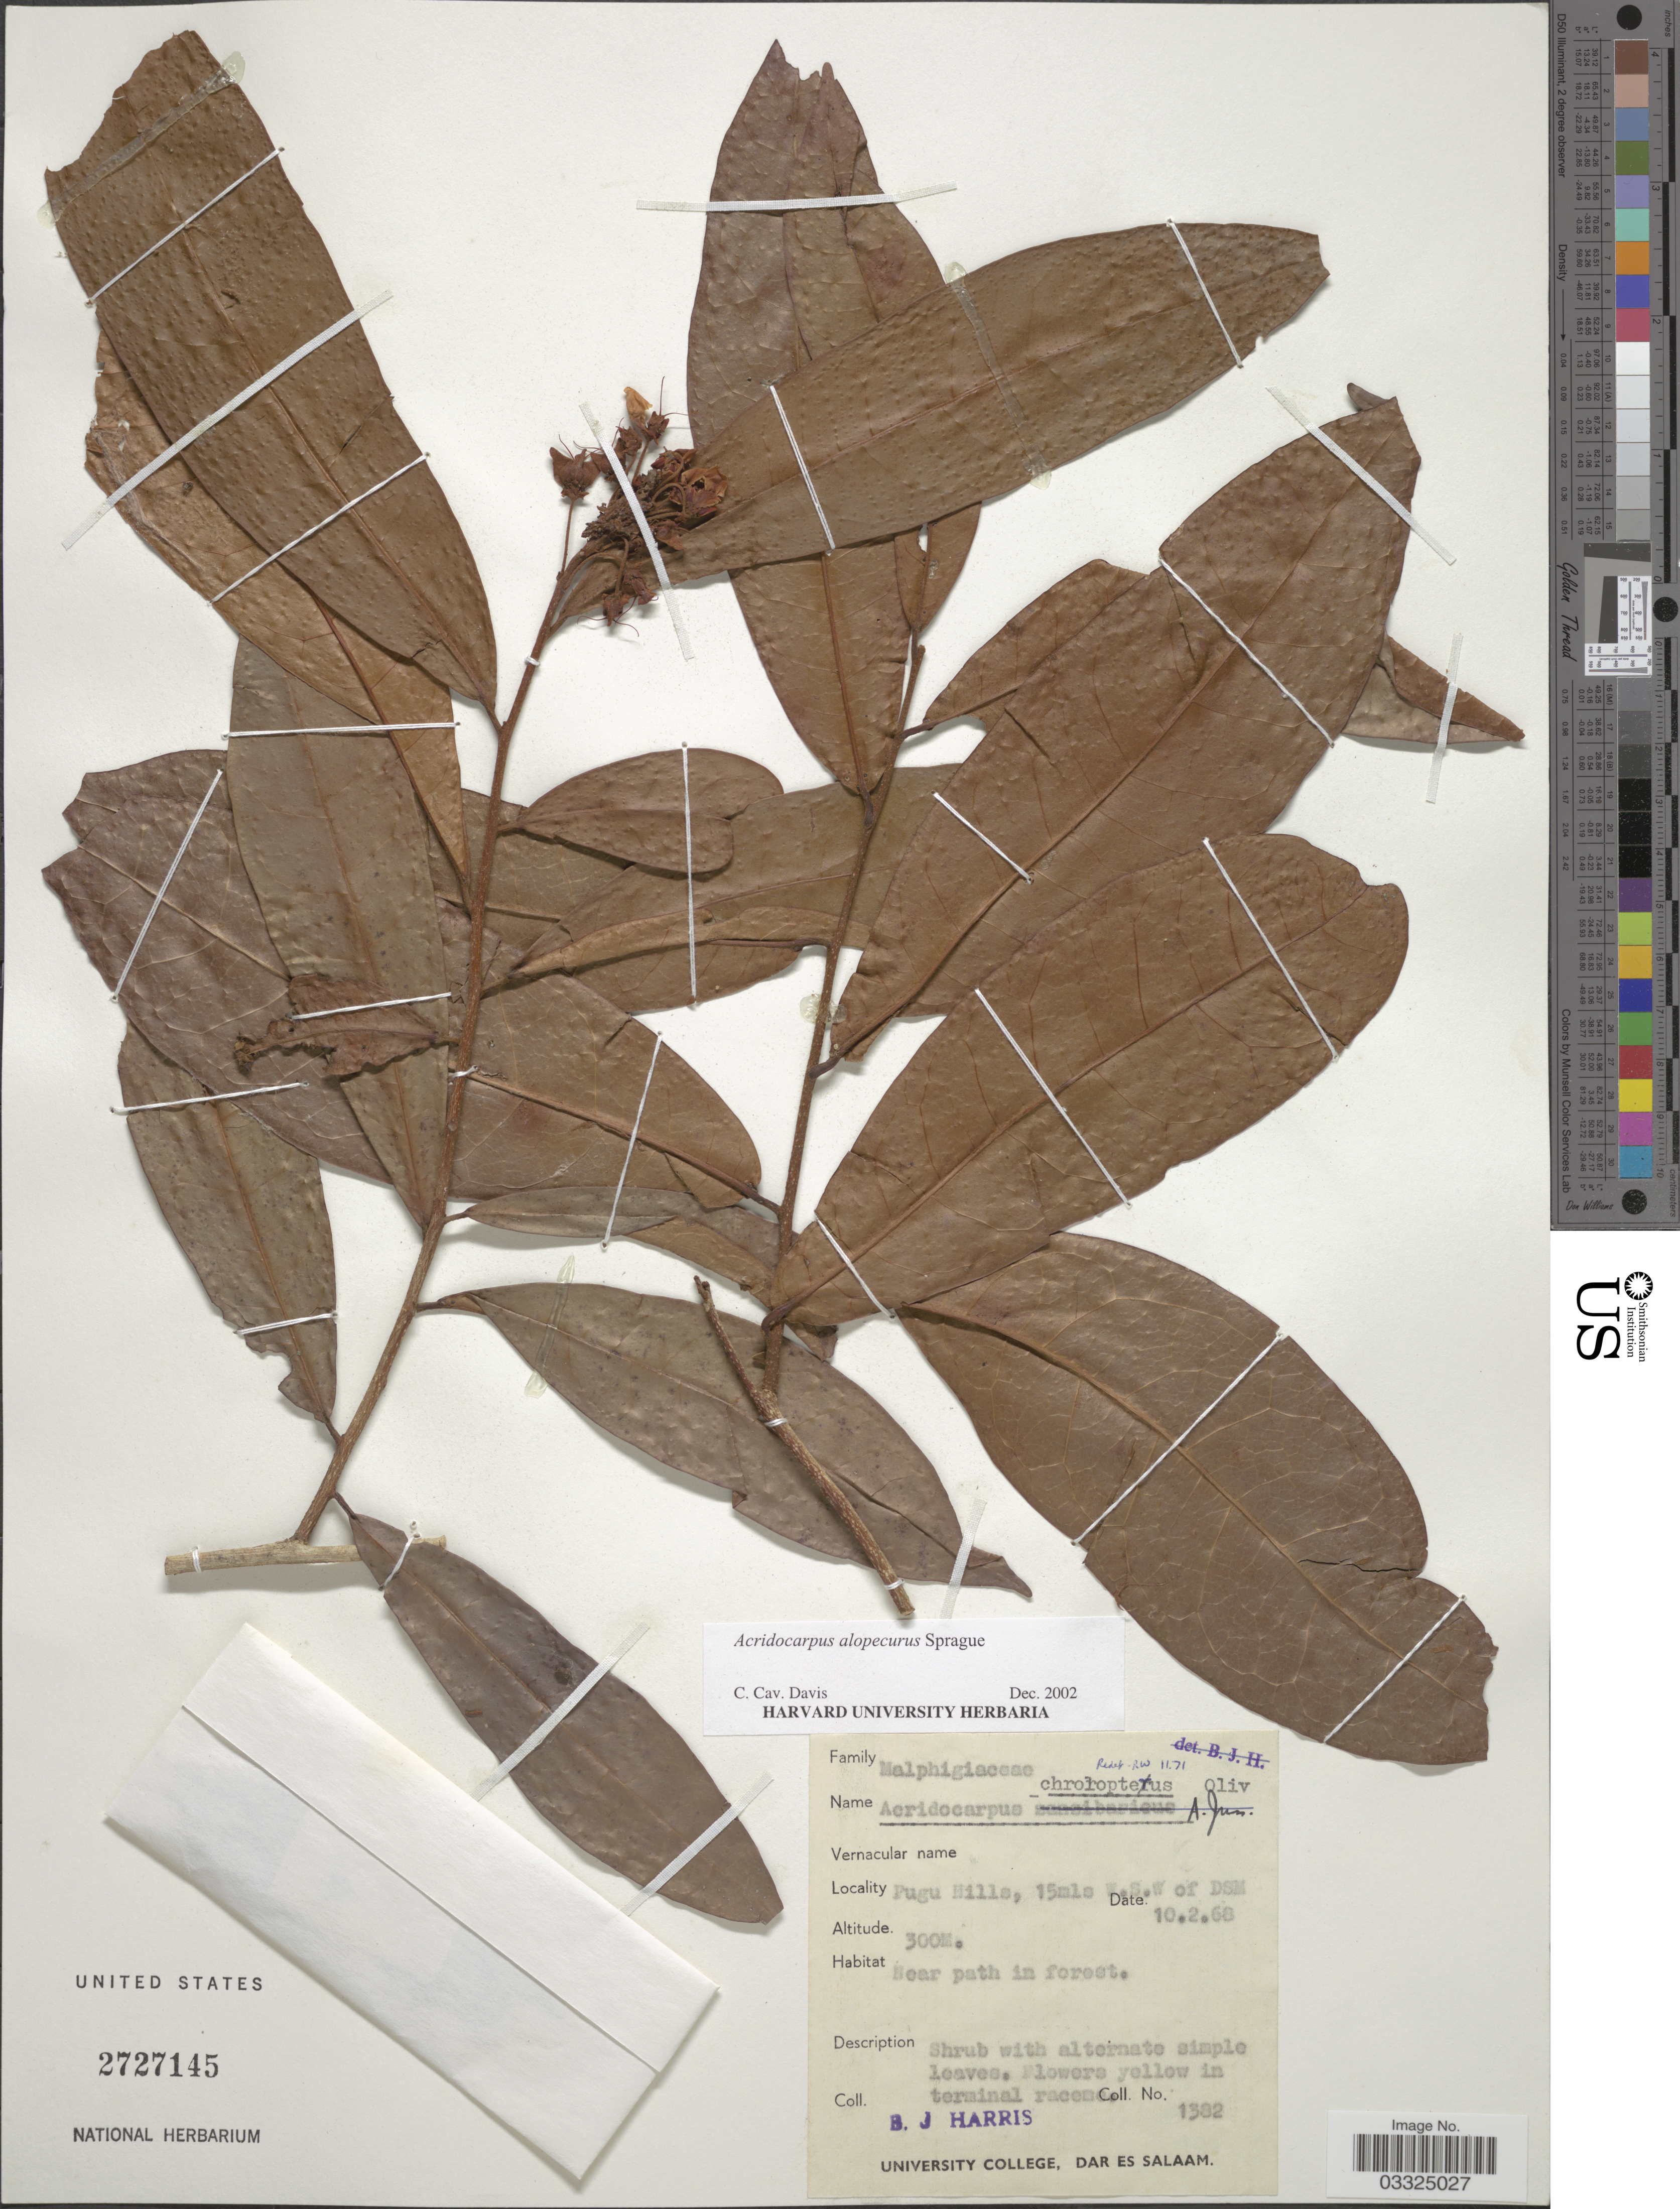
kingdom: Plantae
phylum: Tracheophyta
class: Magnoliopsida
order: Malpighiales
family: Malpighiaceae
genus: Acridocarpus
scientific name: Acridocarpus alopecurus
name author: Sprague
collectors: B. J. Harris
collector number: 1382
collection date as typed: Transcribed d/m/y: 10/2/68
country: Tanzania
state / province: Dar es Salaam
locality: Pugu Hills, 15mls W.S.W. of DSM.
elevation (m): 300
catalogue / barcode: US 2727145